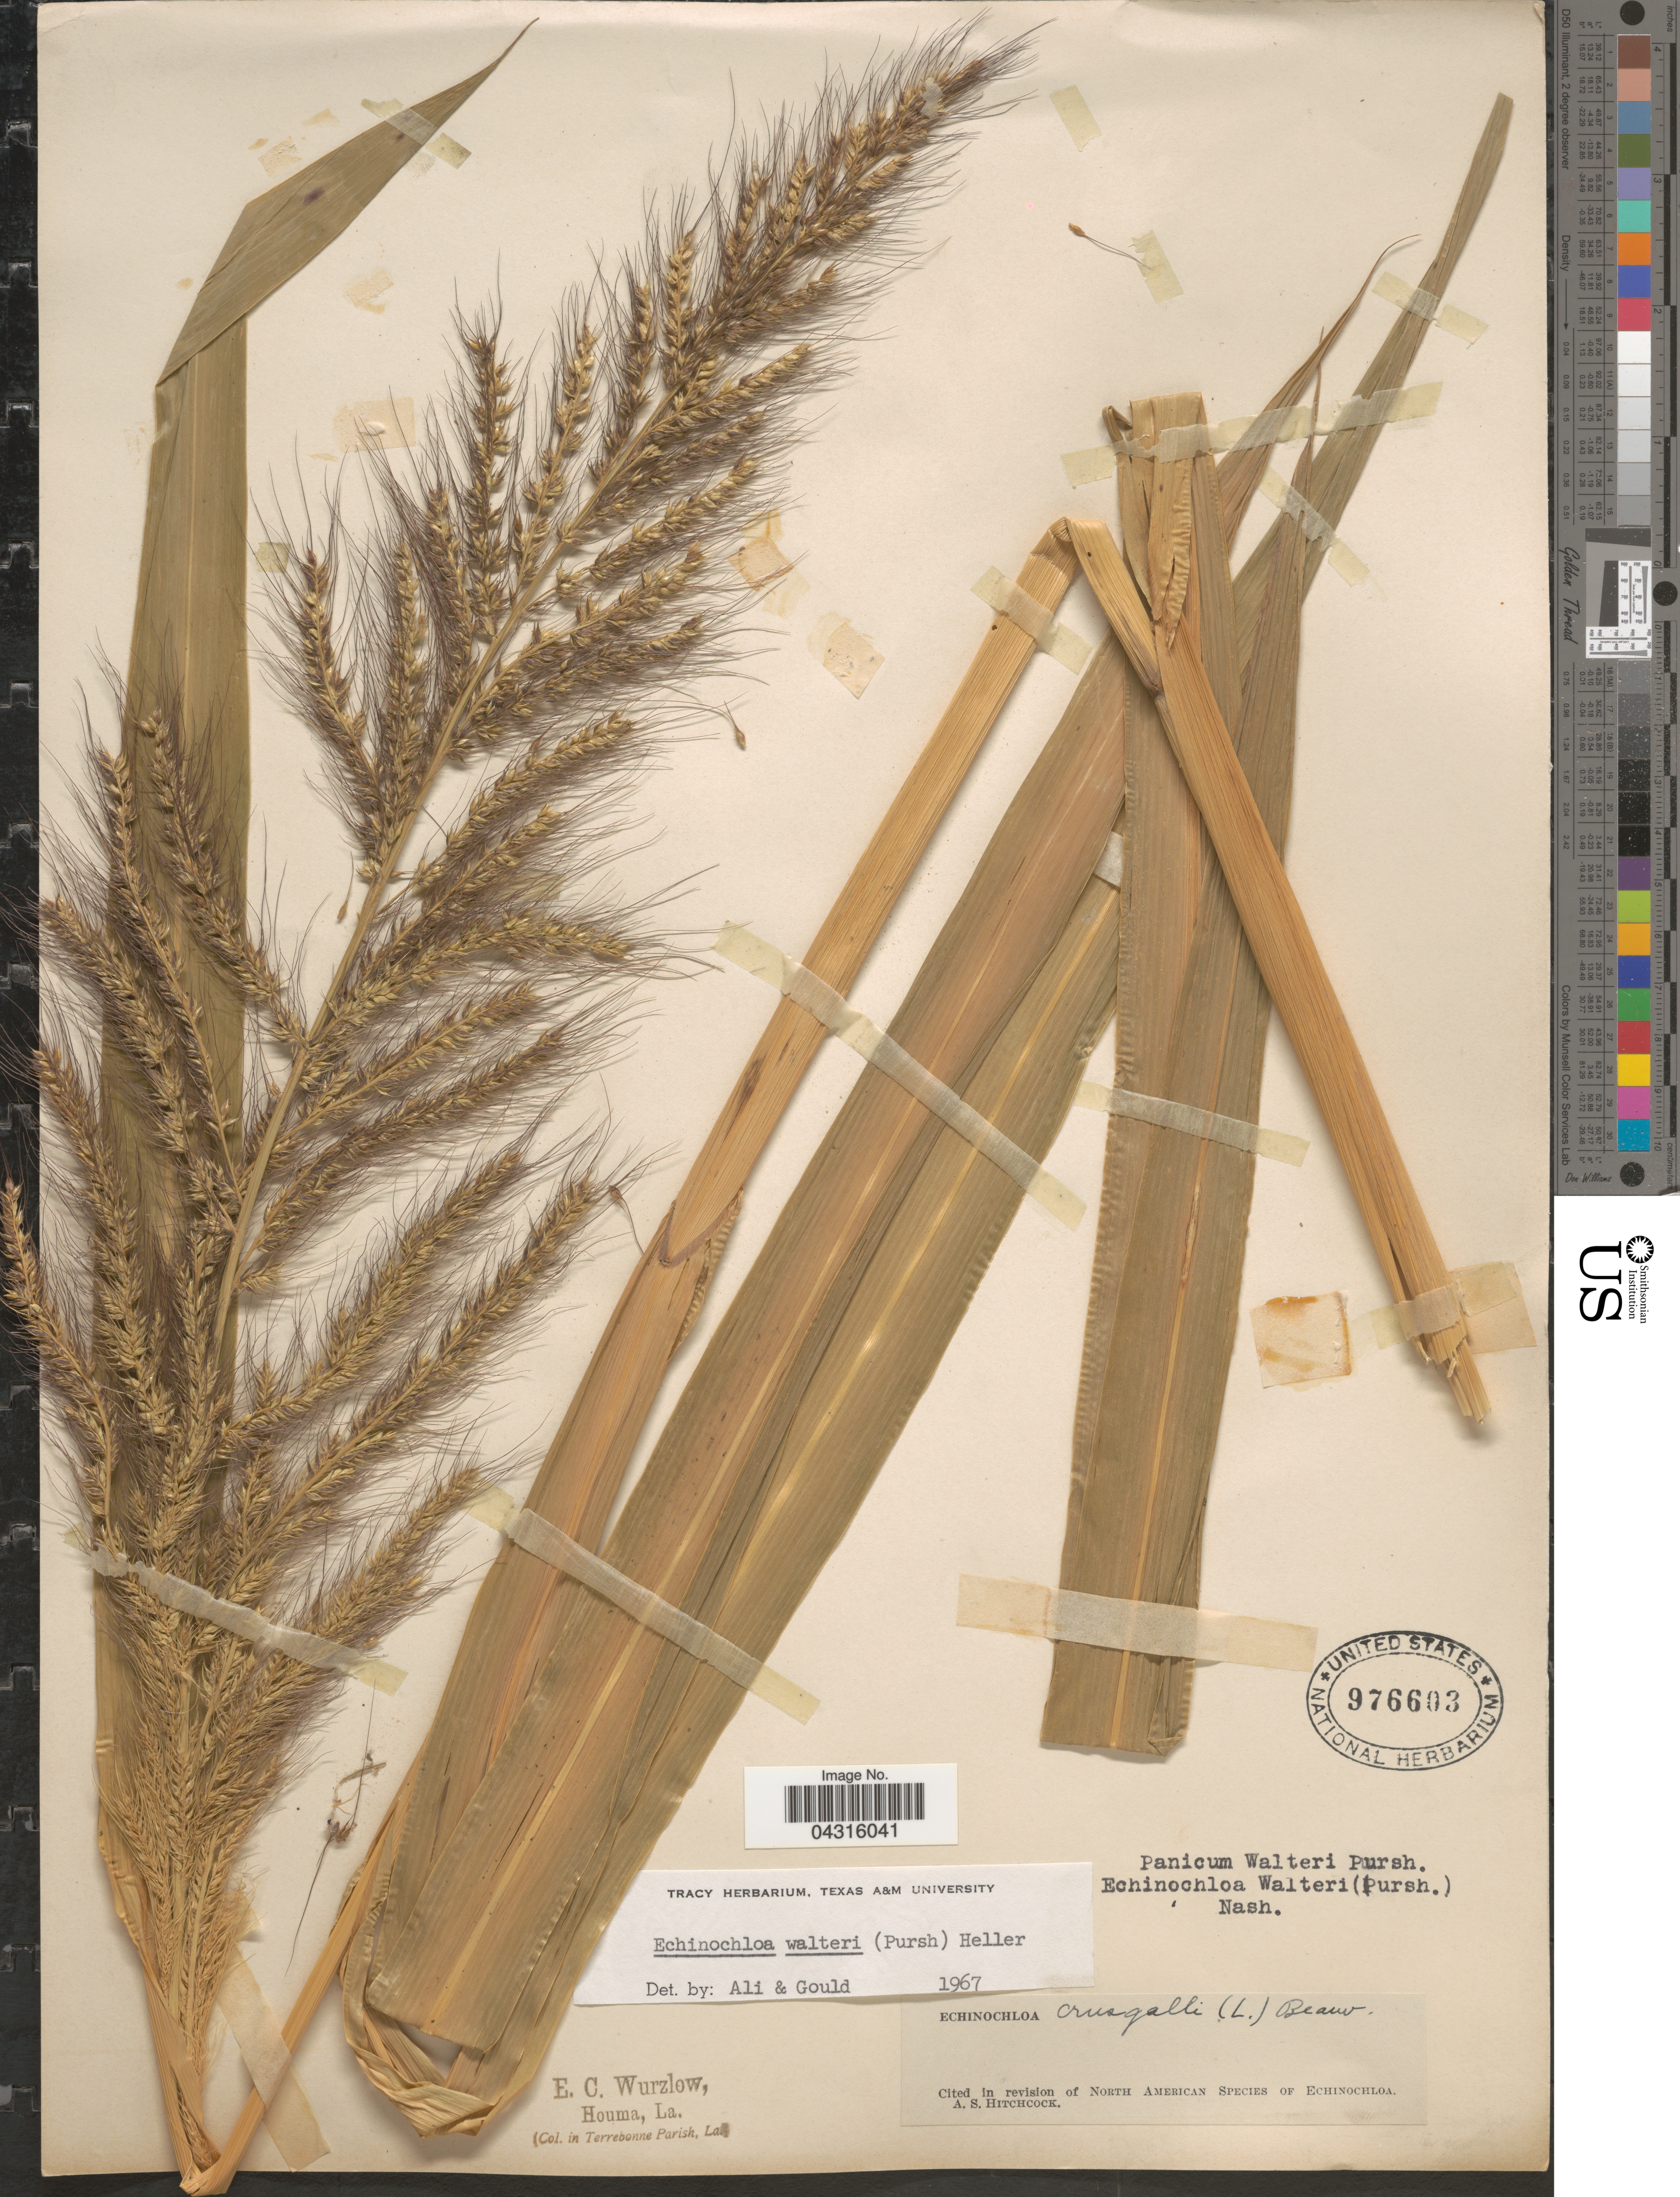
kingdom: Plantae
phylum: Tracheophyta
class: Liliopsida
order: Poales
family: Poaceae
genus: Echinochloa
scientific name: Echinochloa walteri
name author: (Pursh) A. Heller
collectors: E. Wurzlow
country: United States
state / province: Louisiana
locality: Houma. In Terrebonne Parish.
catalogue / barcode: US 976603